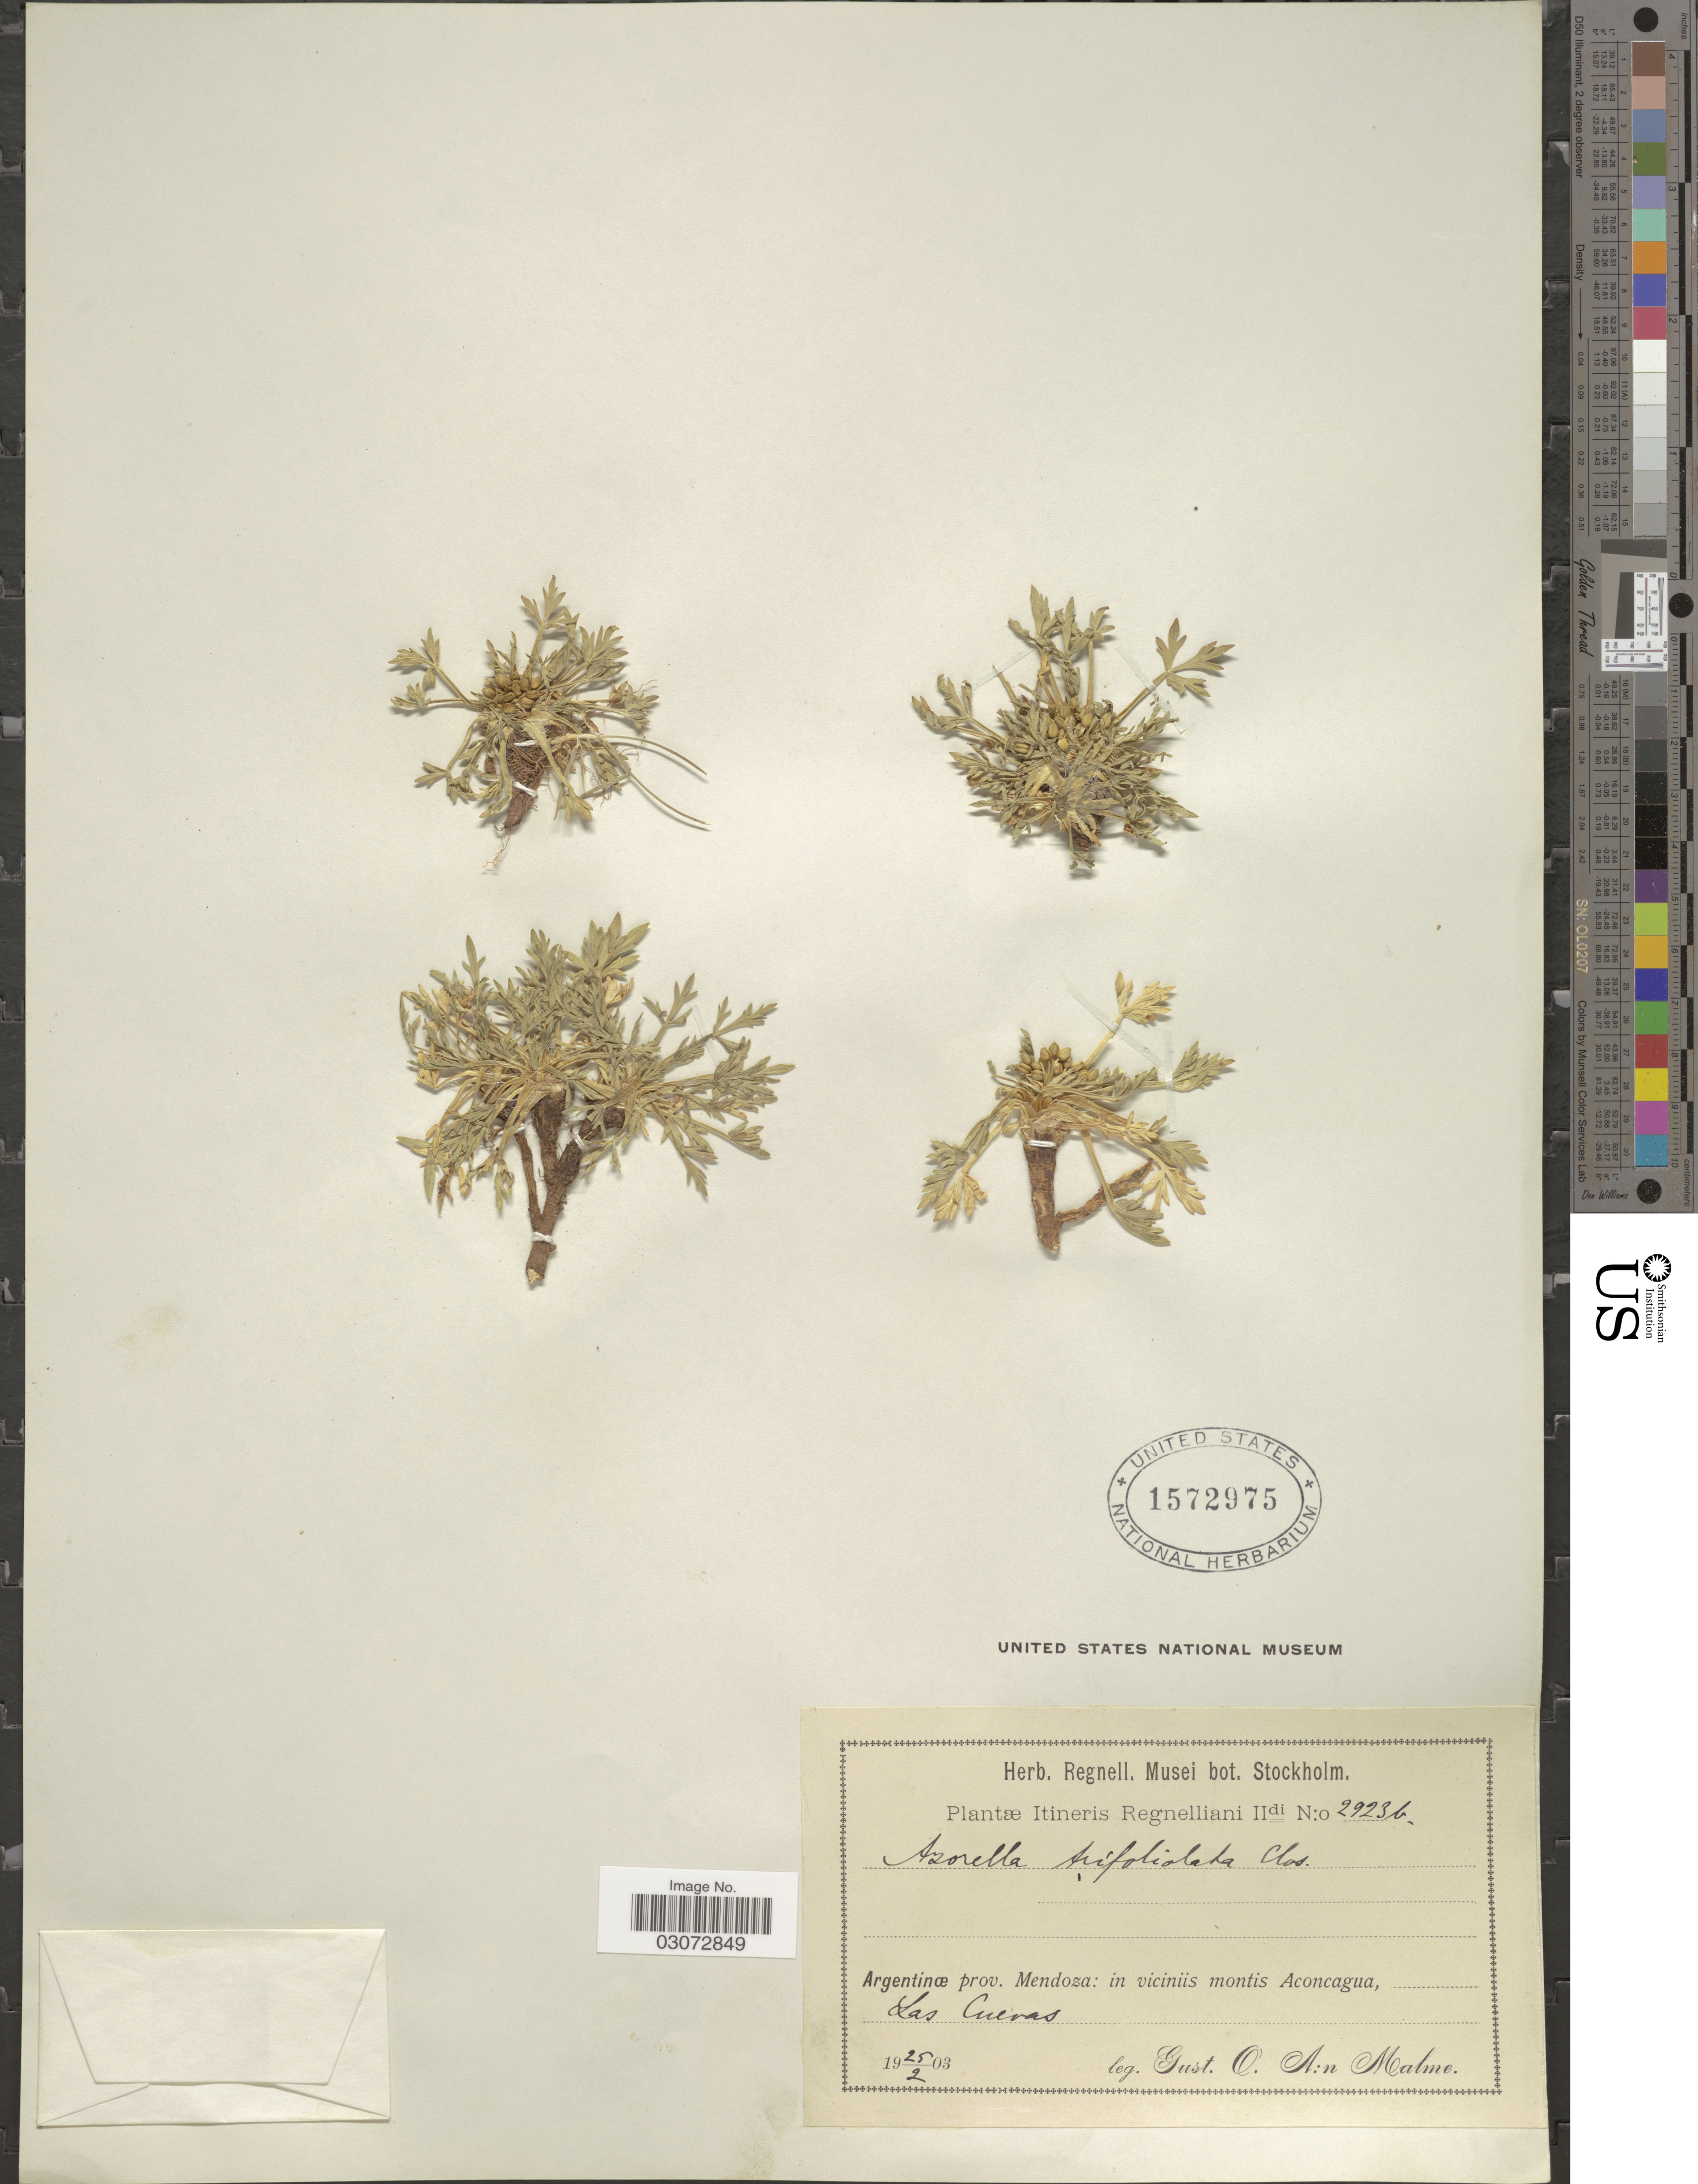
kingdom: Plantae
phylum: Tracheophyta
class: Magnoliopsida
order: Apiales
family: Apiaceae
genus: Azorella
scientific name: Azorella trifoliata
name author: Walp.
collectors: G. O. A. Malme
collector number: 2923b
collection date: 1903-02-25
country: Argentina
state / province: Mendoza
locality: In viciniis montis Aconcagua, Las Cuevas.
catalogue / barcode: US 1572975